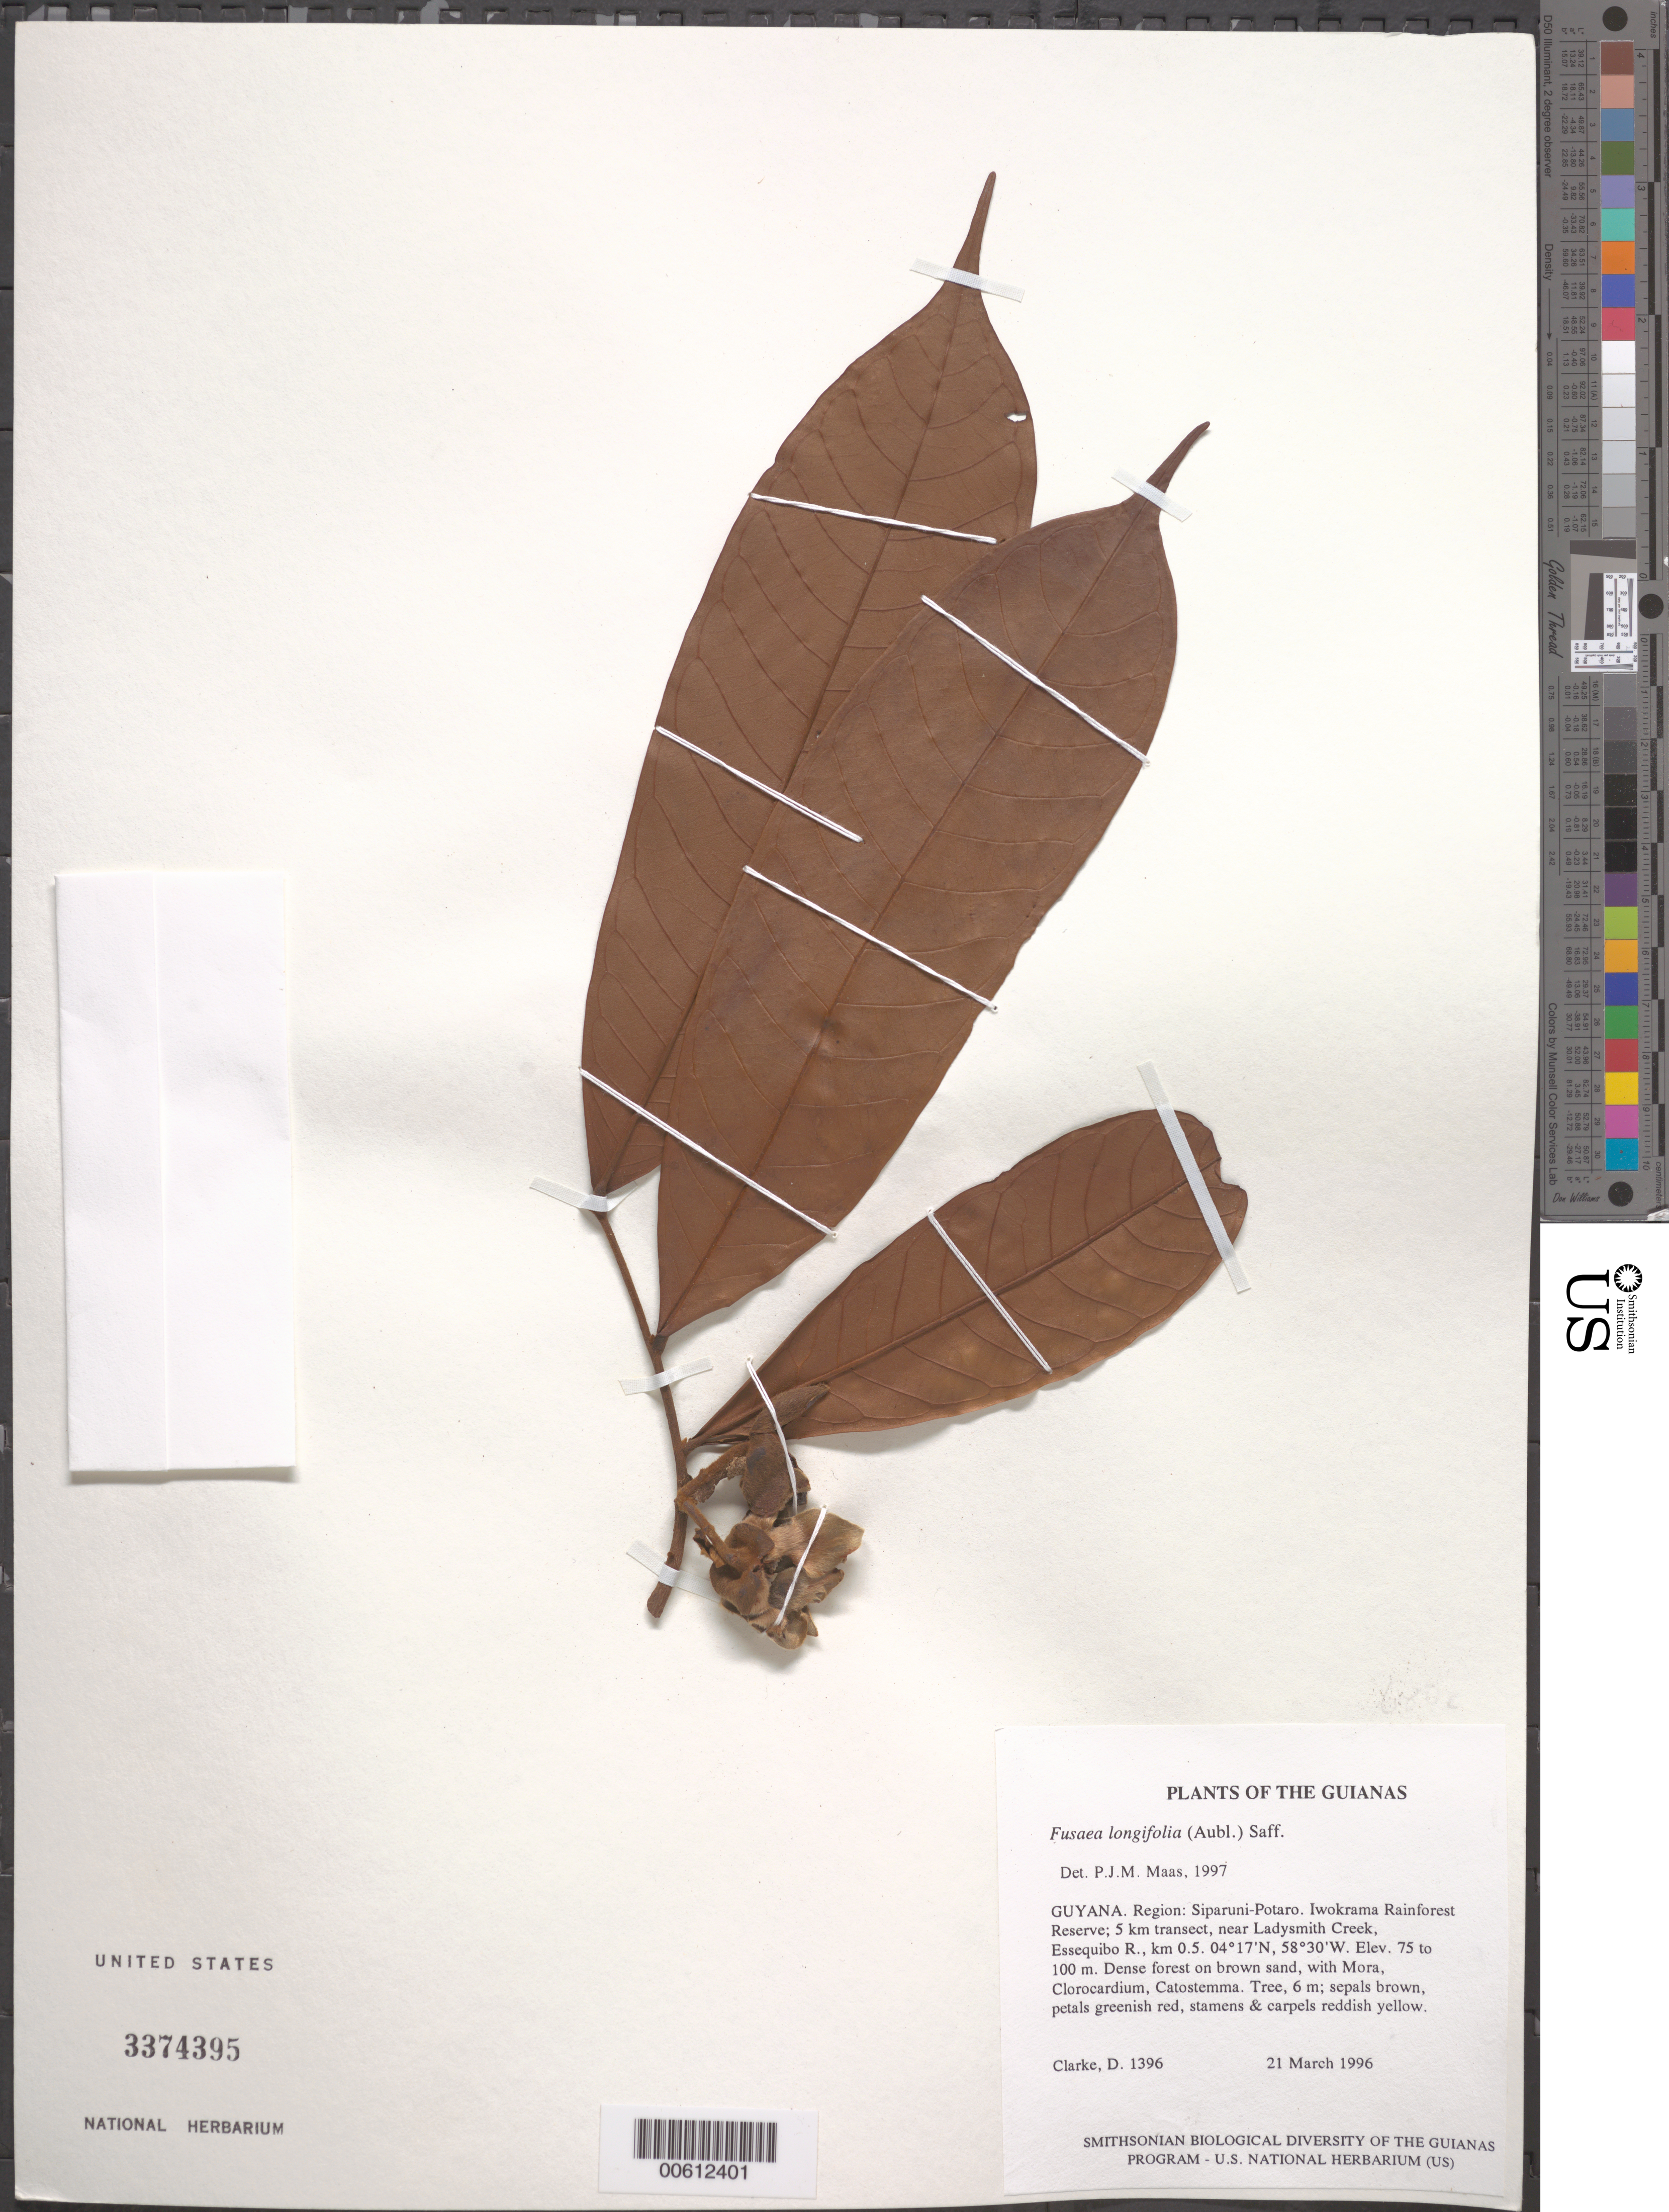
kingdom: Plantae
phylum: Tracheophyta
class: Magnoliopsida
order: Magnoliales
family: Annonaceae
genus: Fusaea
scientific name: Fusaea longifolia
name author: (Aubl.) Saff.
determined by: Maas, Paul J. M.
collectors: H. D. Clarke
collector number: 1396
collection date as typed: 21 March 1996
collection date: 1996-03-21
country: Guyana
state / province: Potaro-Siparuni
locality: Iwokrama Rainforest Reserve; 5 km transect, near Ladysmith Creek, Essequibo R., km 0.5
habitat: Dense forest on brown sand, with Mora, Clorocardium, Catostemma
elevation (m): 75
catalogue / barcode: US 3374395